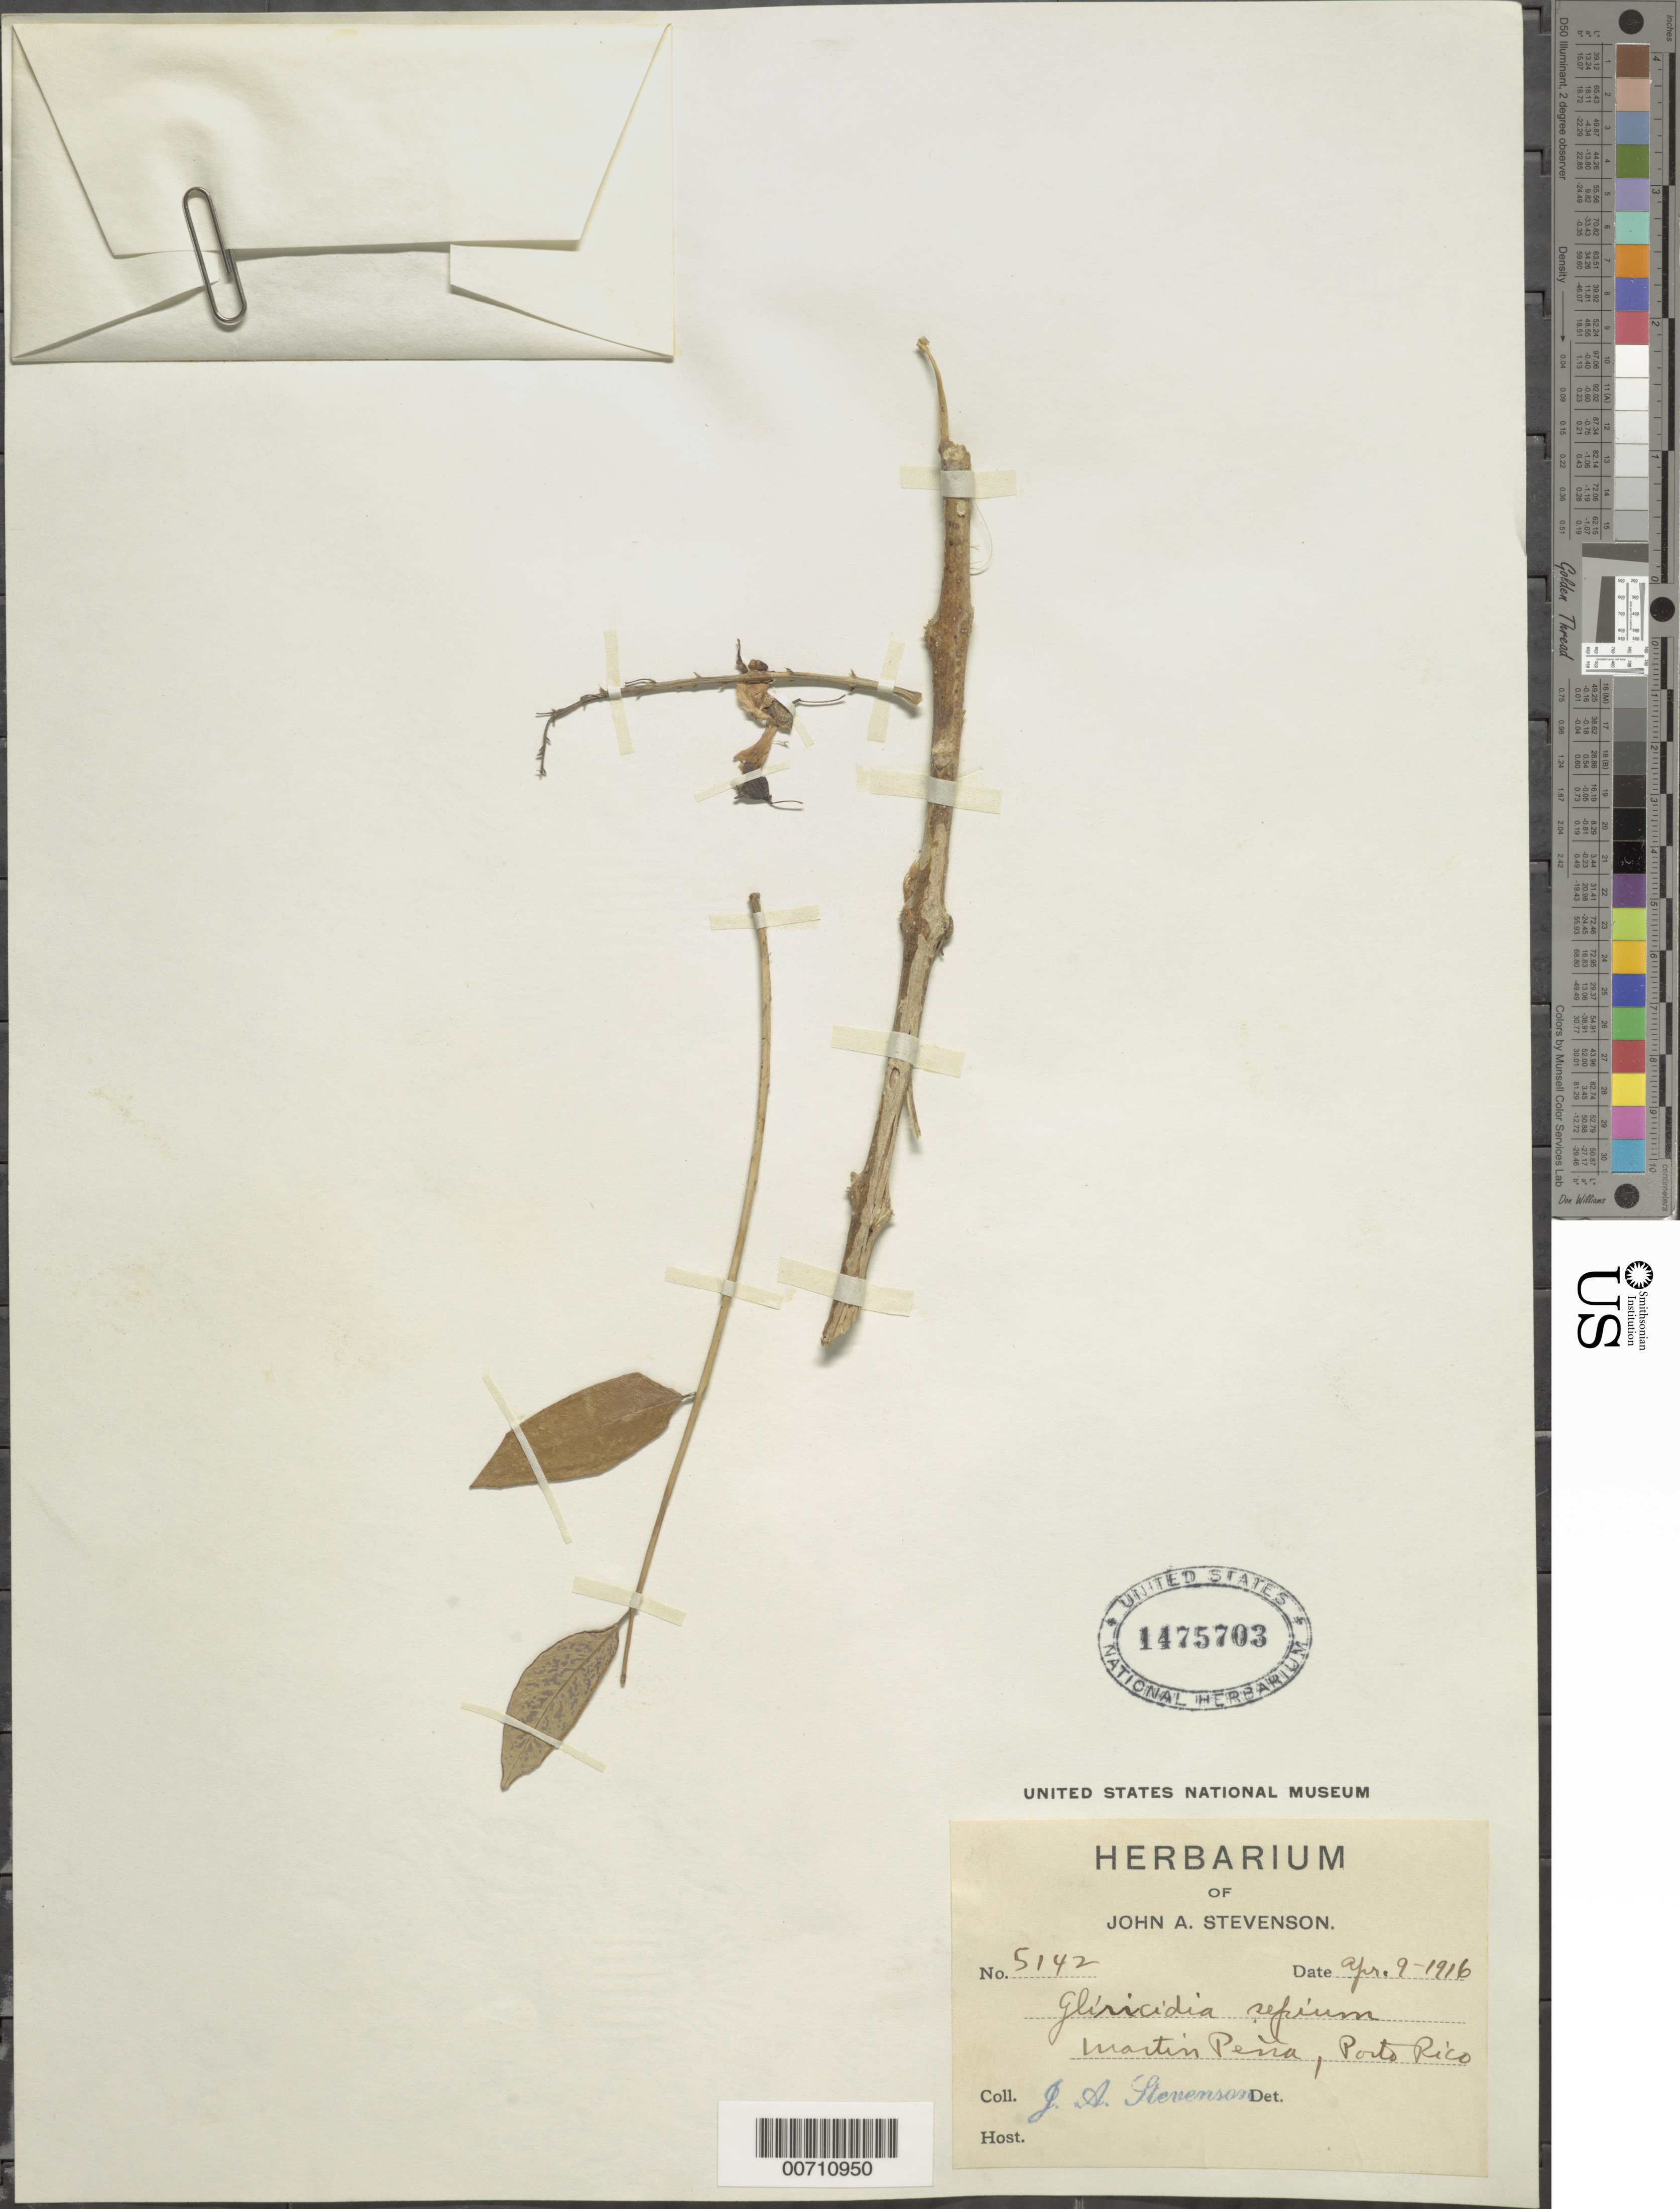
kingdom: Plantae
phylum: Tracheophyta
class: Magnoliopsida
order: Fabales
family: Fabaceae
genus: Gliricidia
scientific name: Gliricidia sepium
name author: (Jacq.) Kunth ex Walp.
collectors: J. Stevenson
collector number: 5142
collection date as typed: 09 Apr 1916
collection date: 1916-04-09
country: Puerto Rico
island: Greater Antilles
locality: Martin Pena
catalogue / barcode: US 1475703